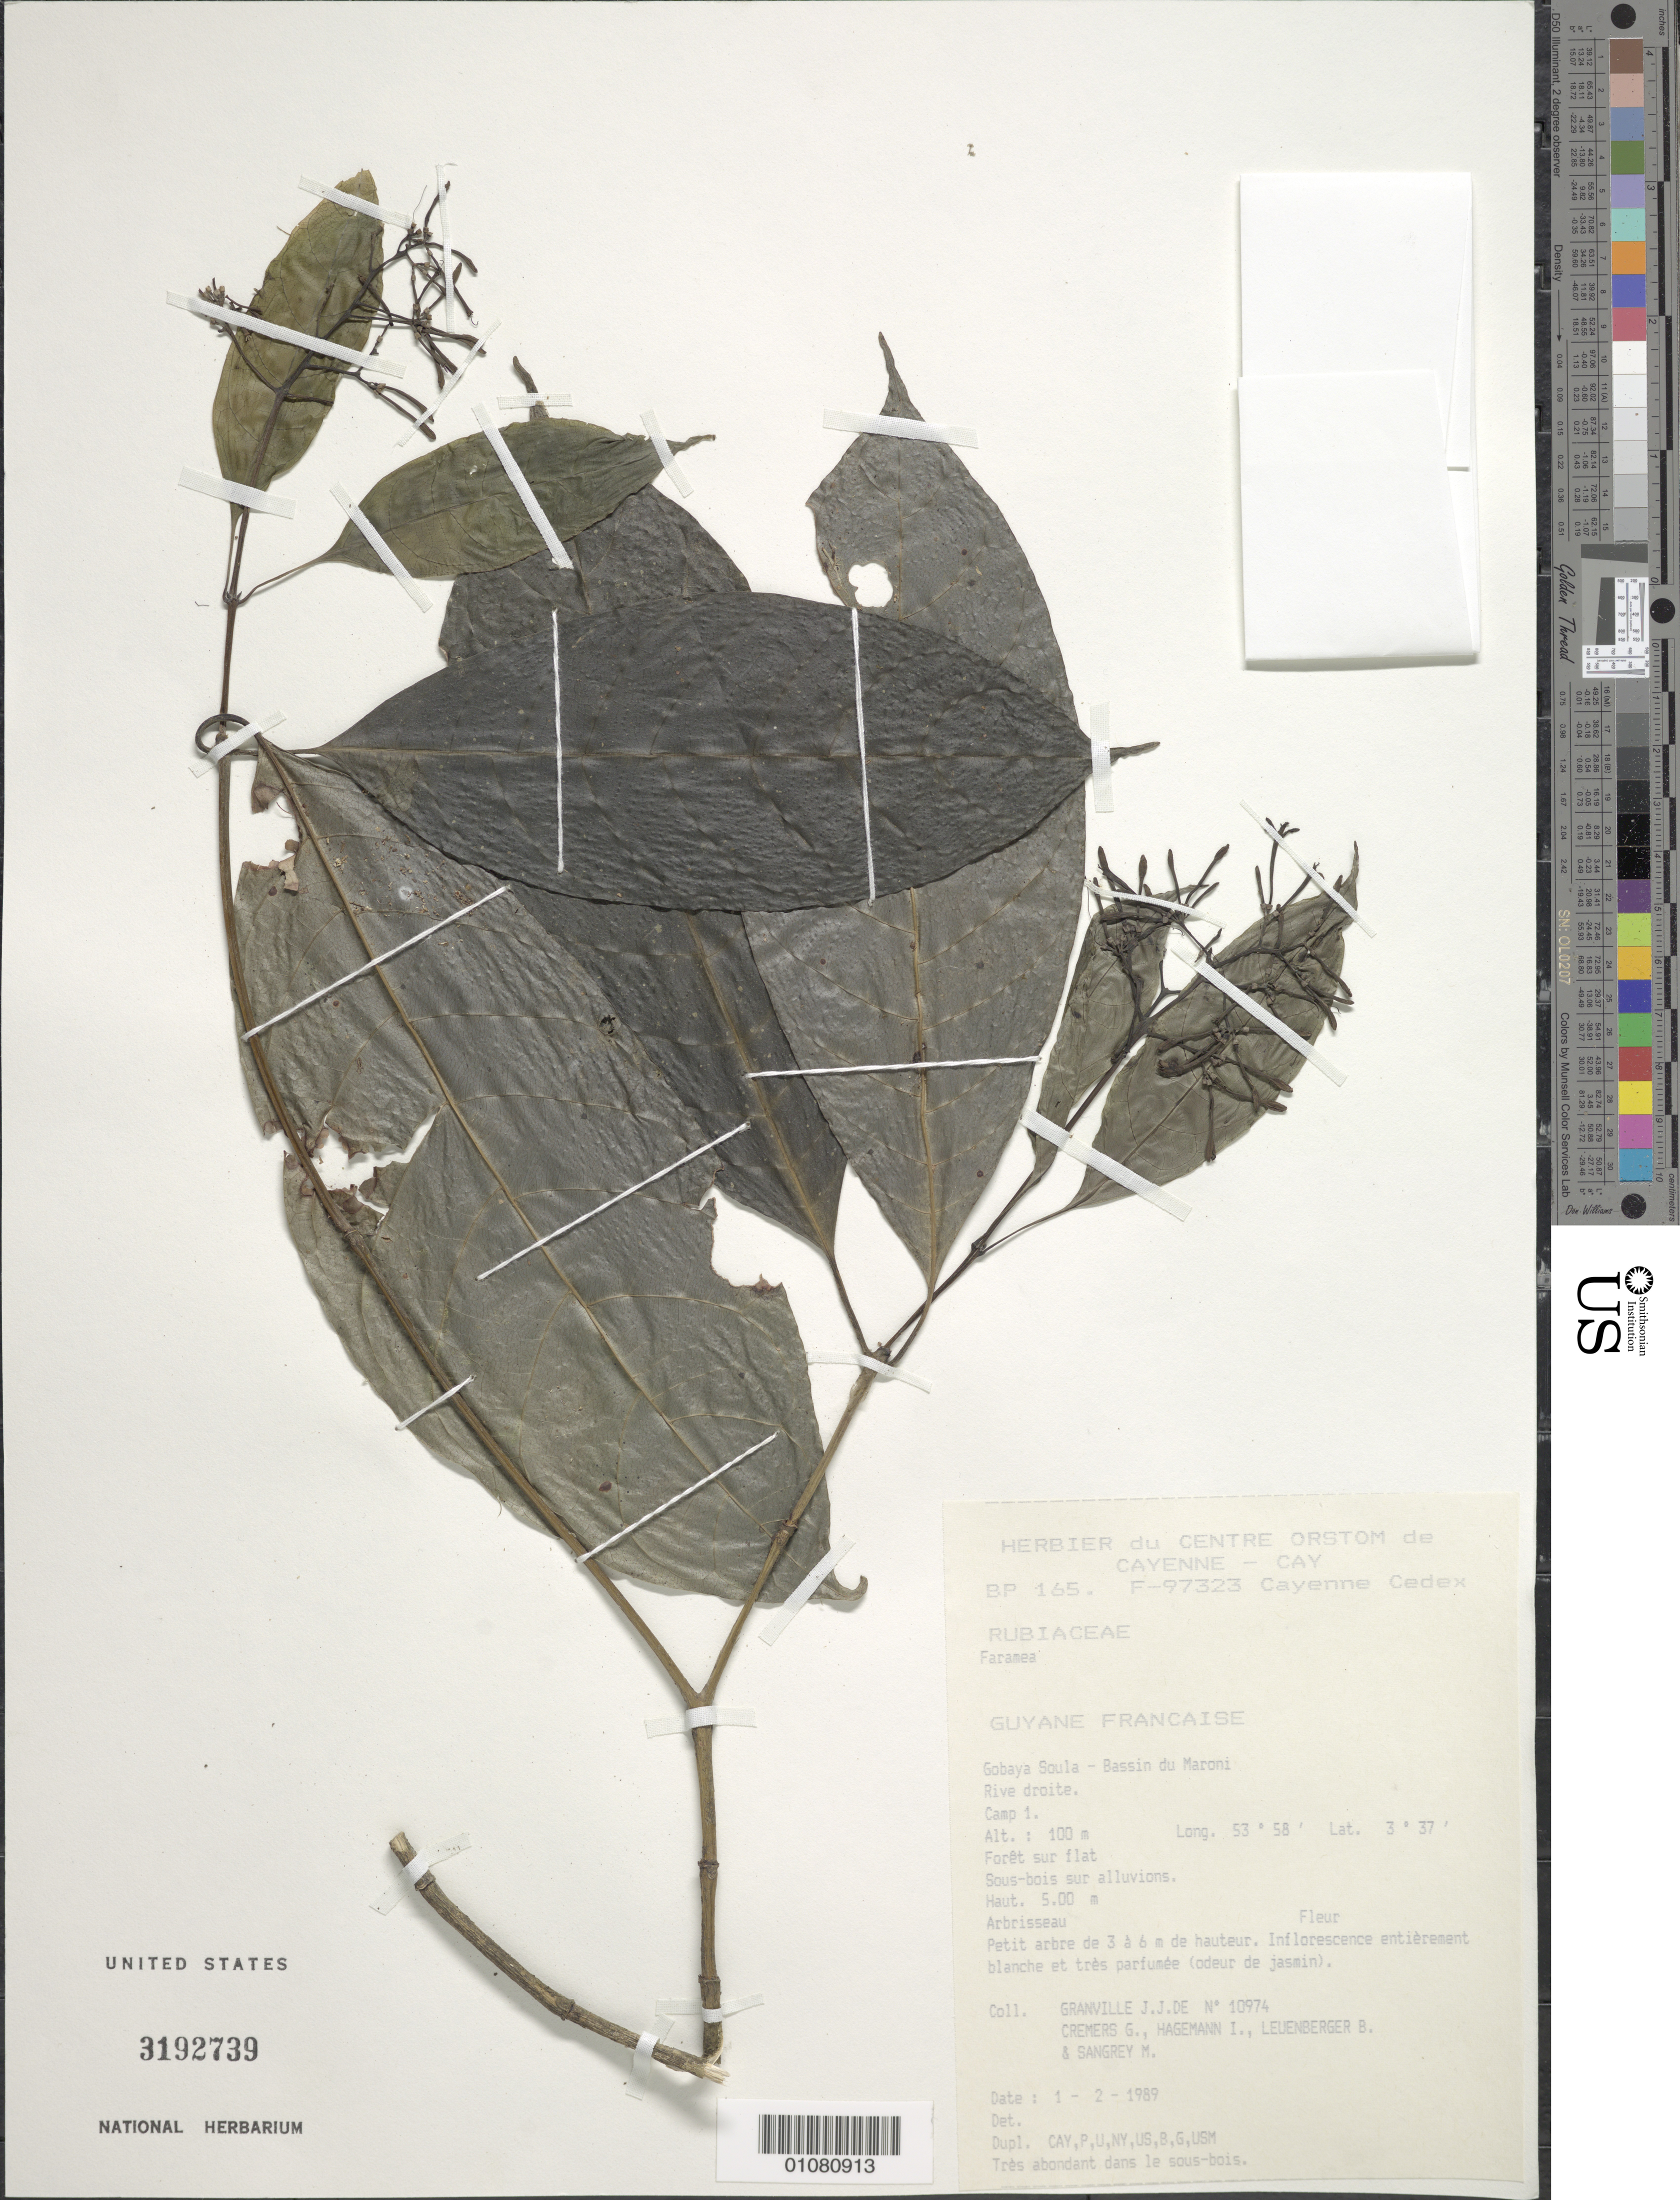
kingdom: Plantae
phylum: Tracheophyta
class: Magnoliopsida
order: Gentianales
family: Rubiaceae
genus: Faramea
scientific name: Faramea sp.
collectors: J.-J. de Granville, G. Cremers, J. Hagemann, B. E. Leuenberger & M. S. Sangrey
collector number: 10974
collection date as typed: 1-Feb-89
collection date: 1989-02-01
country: French Guiana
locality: Gobaya Soula, Bassin du Maroni; rive droite, Camp 1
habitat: Forêt sur flat. Sous-bois sur alluvions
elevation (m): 100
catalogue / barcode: US 3192739